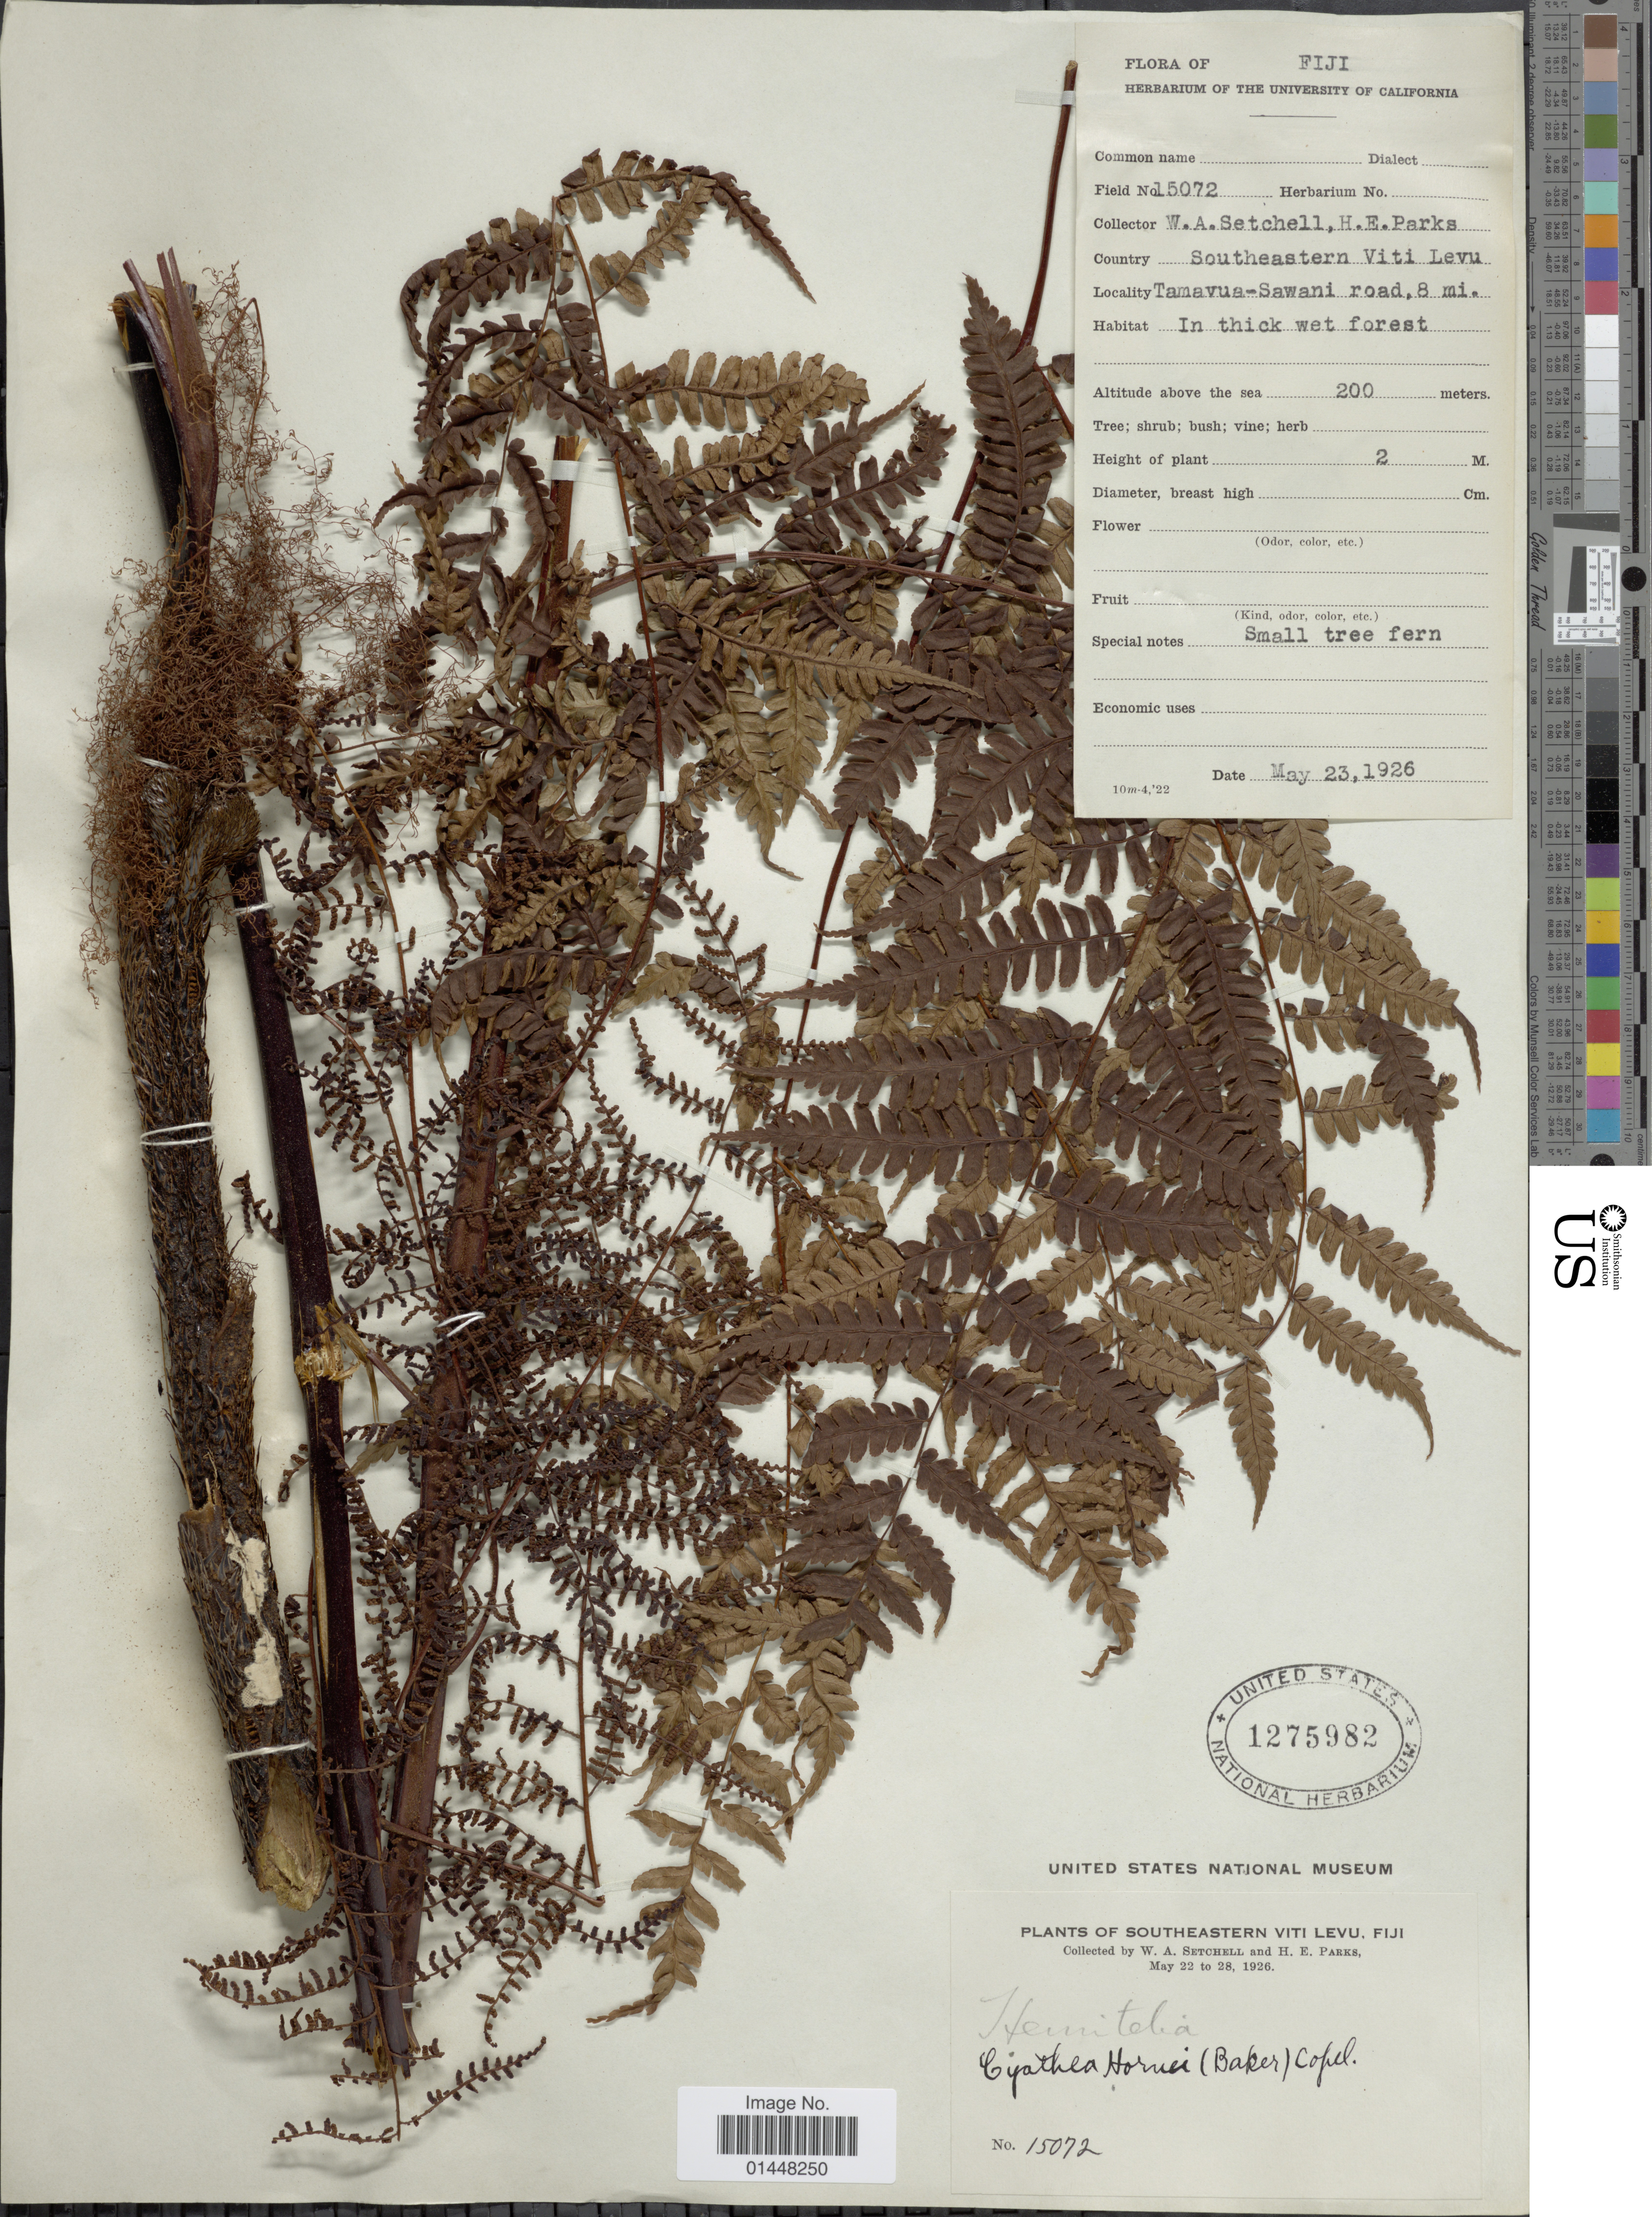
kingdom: Plantae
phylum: Tracheophyta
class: Polypodiopsida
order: Cyatheales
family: Cyatheaceae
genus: Gymnosphaera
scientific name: Gymnosphaera hornei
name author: (Baker) Copel.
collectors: W. Setchell & H. E. Parks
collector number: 15072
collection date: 1926-05-23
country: Fiji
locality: Southeastern Viti Levu. Tamavua-Sawani road, 8 mi.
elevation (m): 200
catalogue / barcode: US 1275982